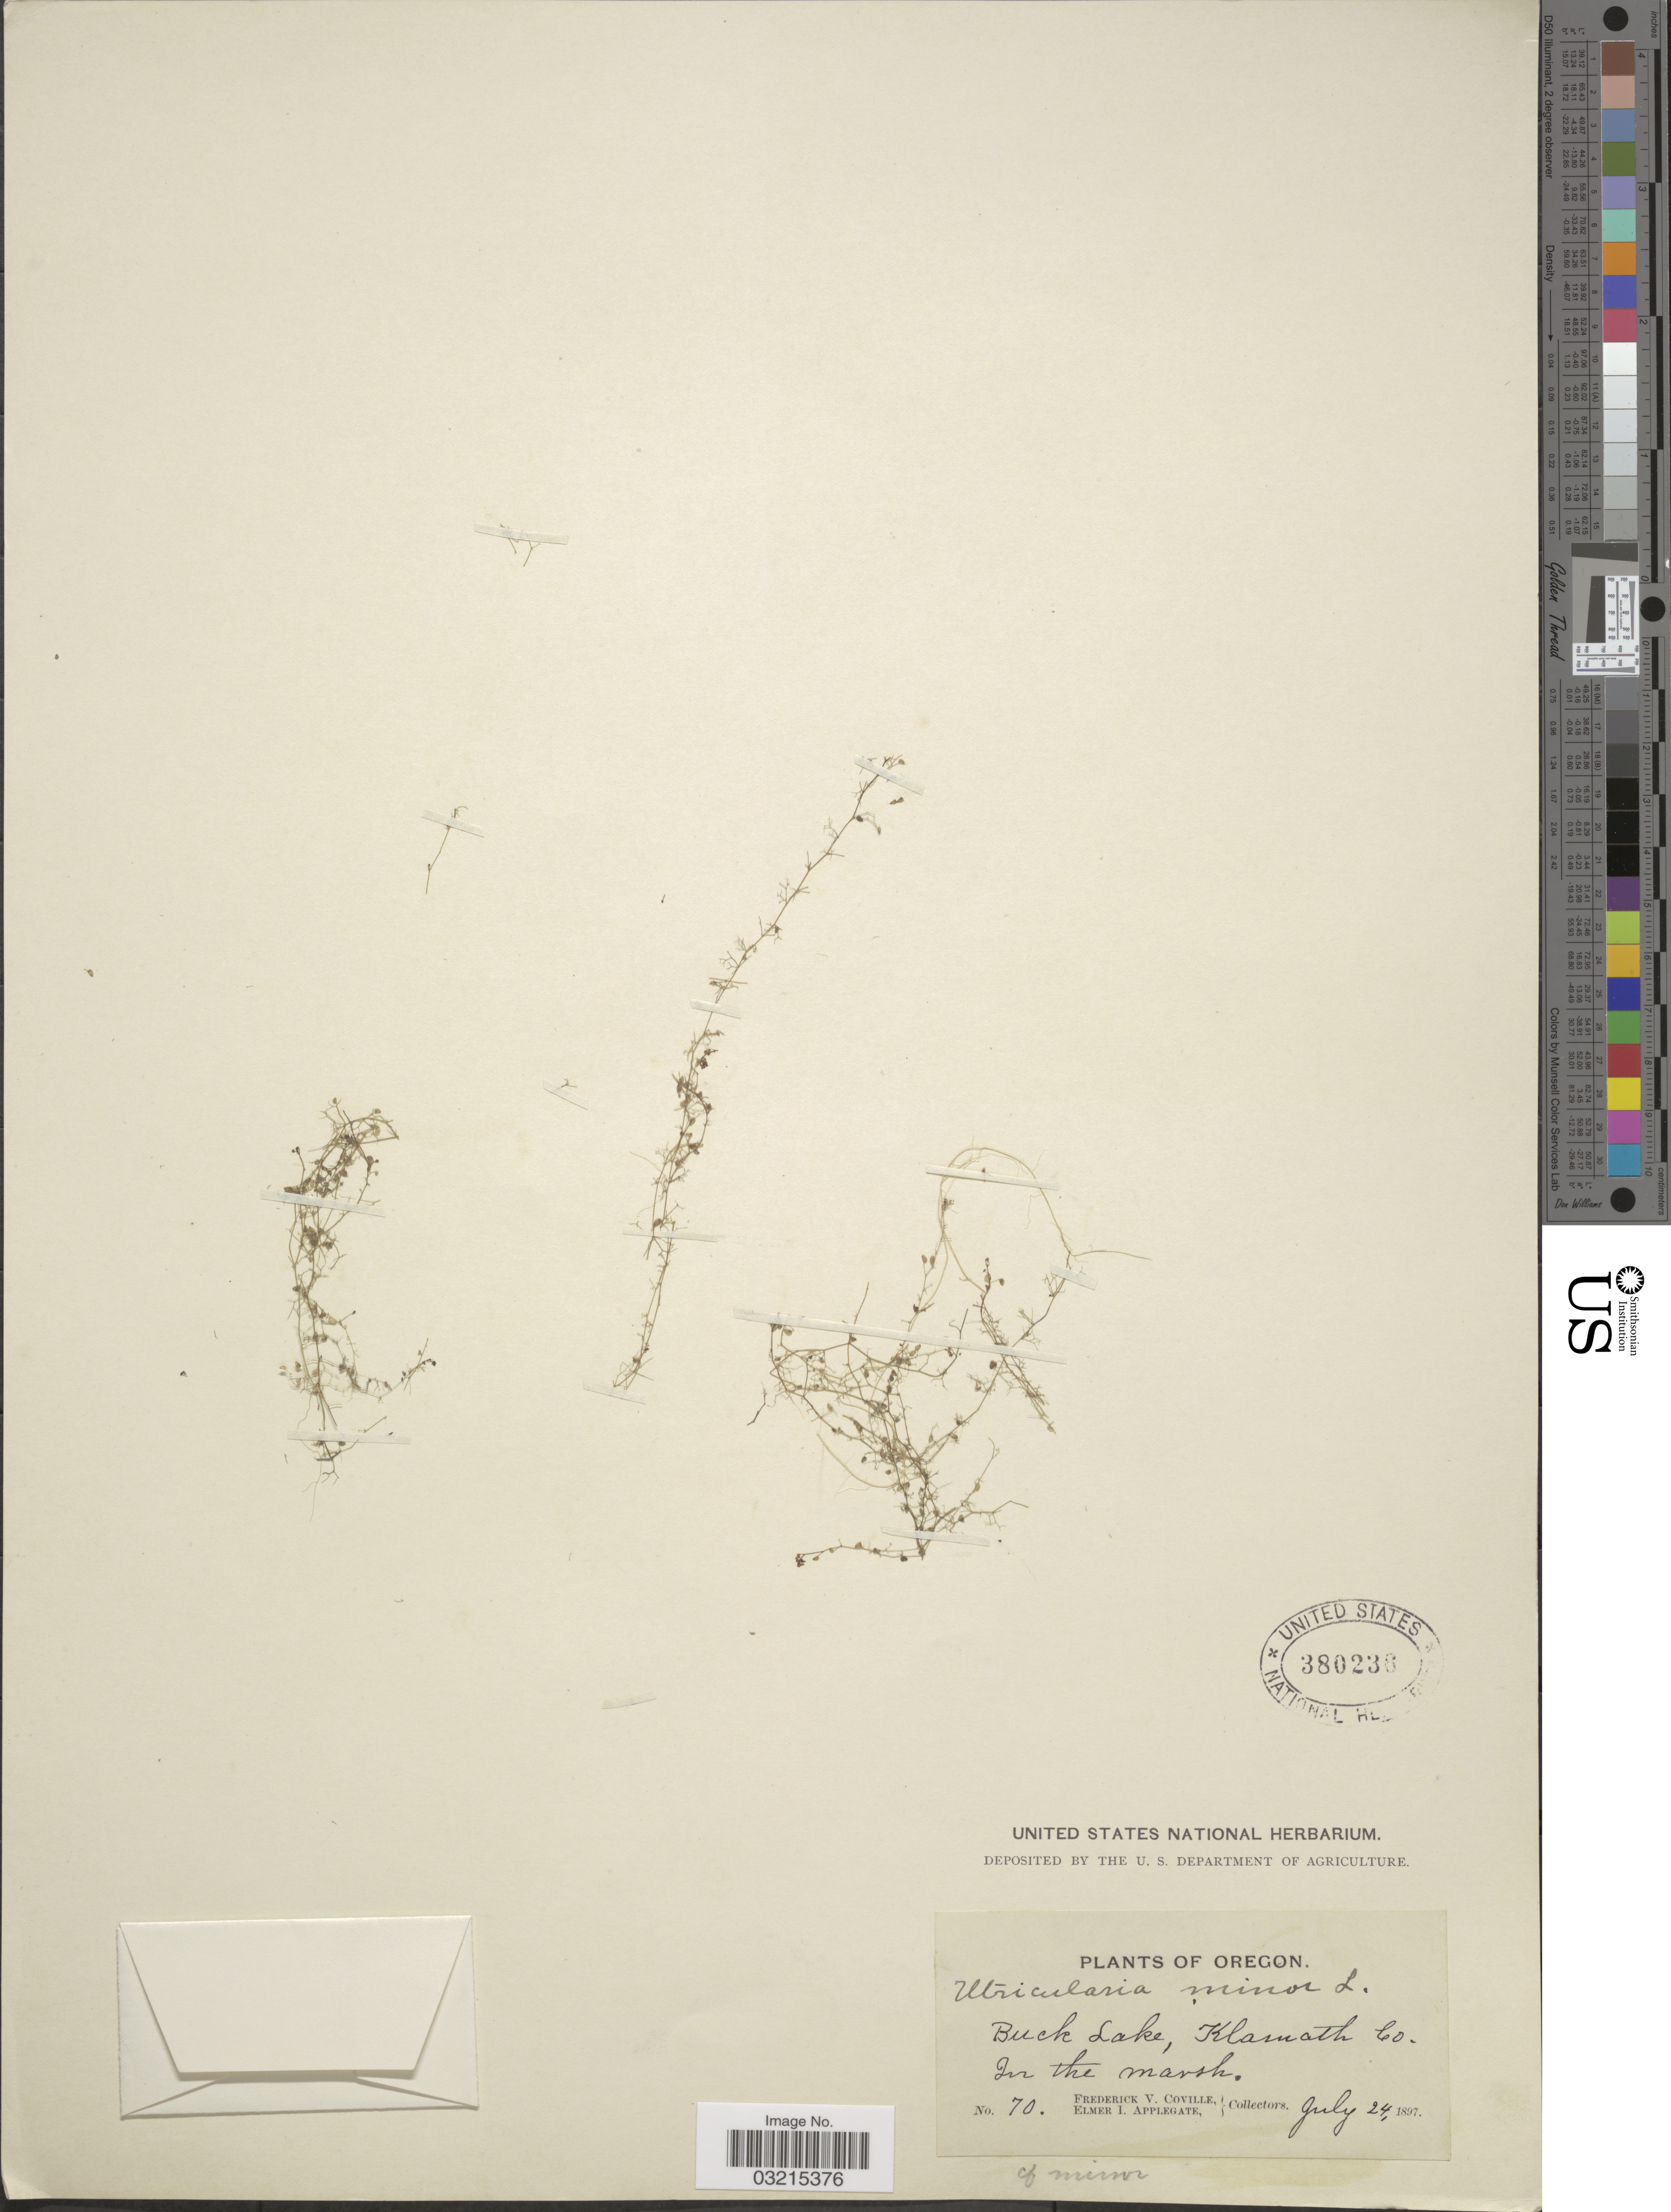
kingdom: Plantae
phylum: Tracheophyta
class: Magnoliopsida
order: Lamiales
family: Lentibulariaceae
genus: Utricularia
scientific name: Utricularia minor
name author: L.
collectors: F. V. Coville & E. I. Applegate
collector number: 70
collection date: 1897-07-24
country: United States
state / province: Oregon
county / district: Klamath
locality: Buck Lake, Klamath Co.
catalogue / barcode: US 380236